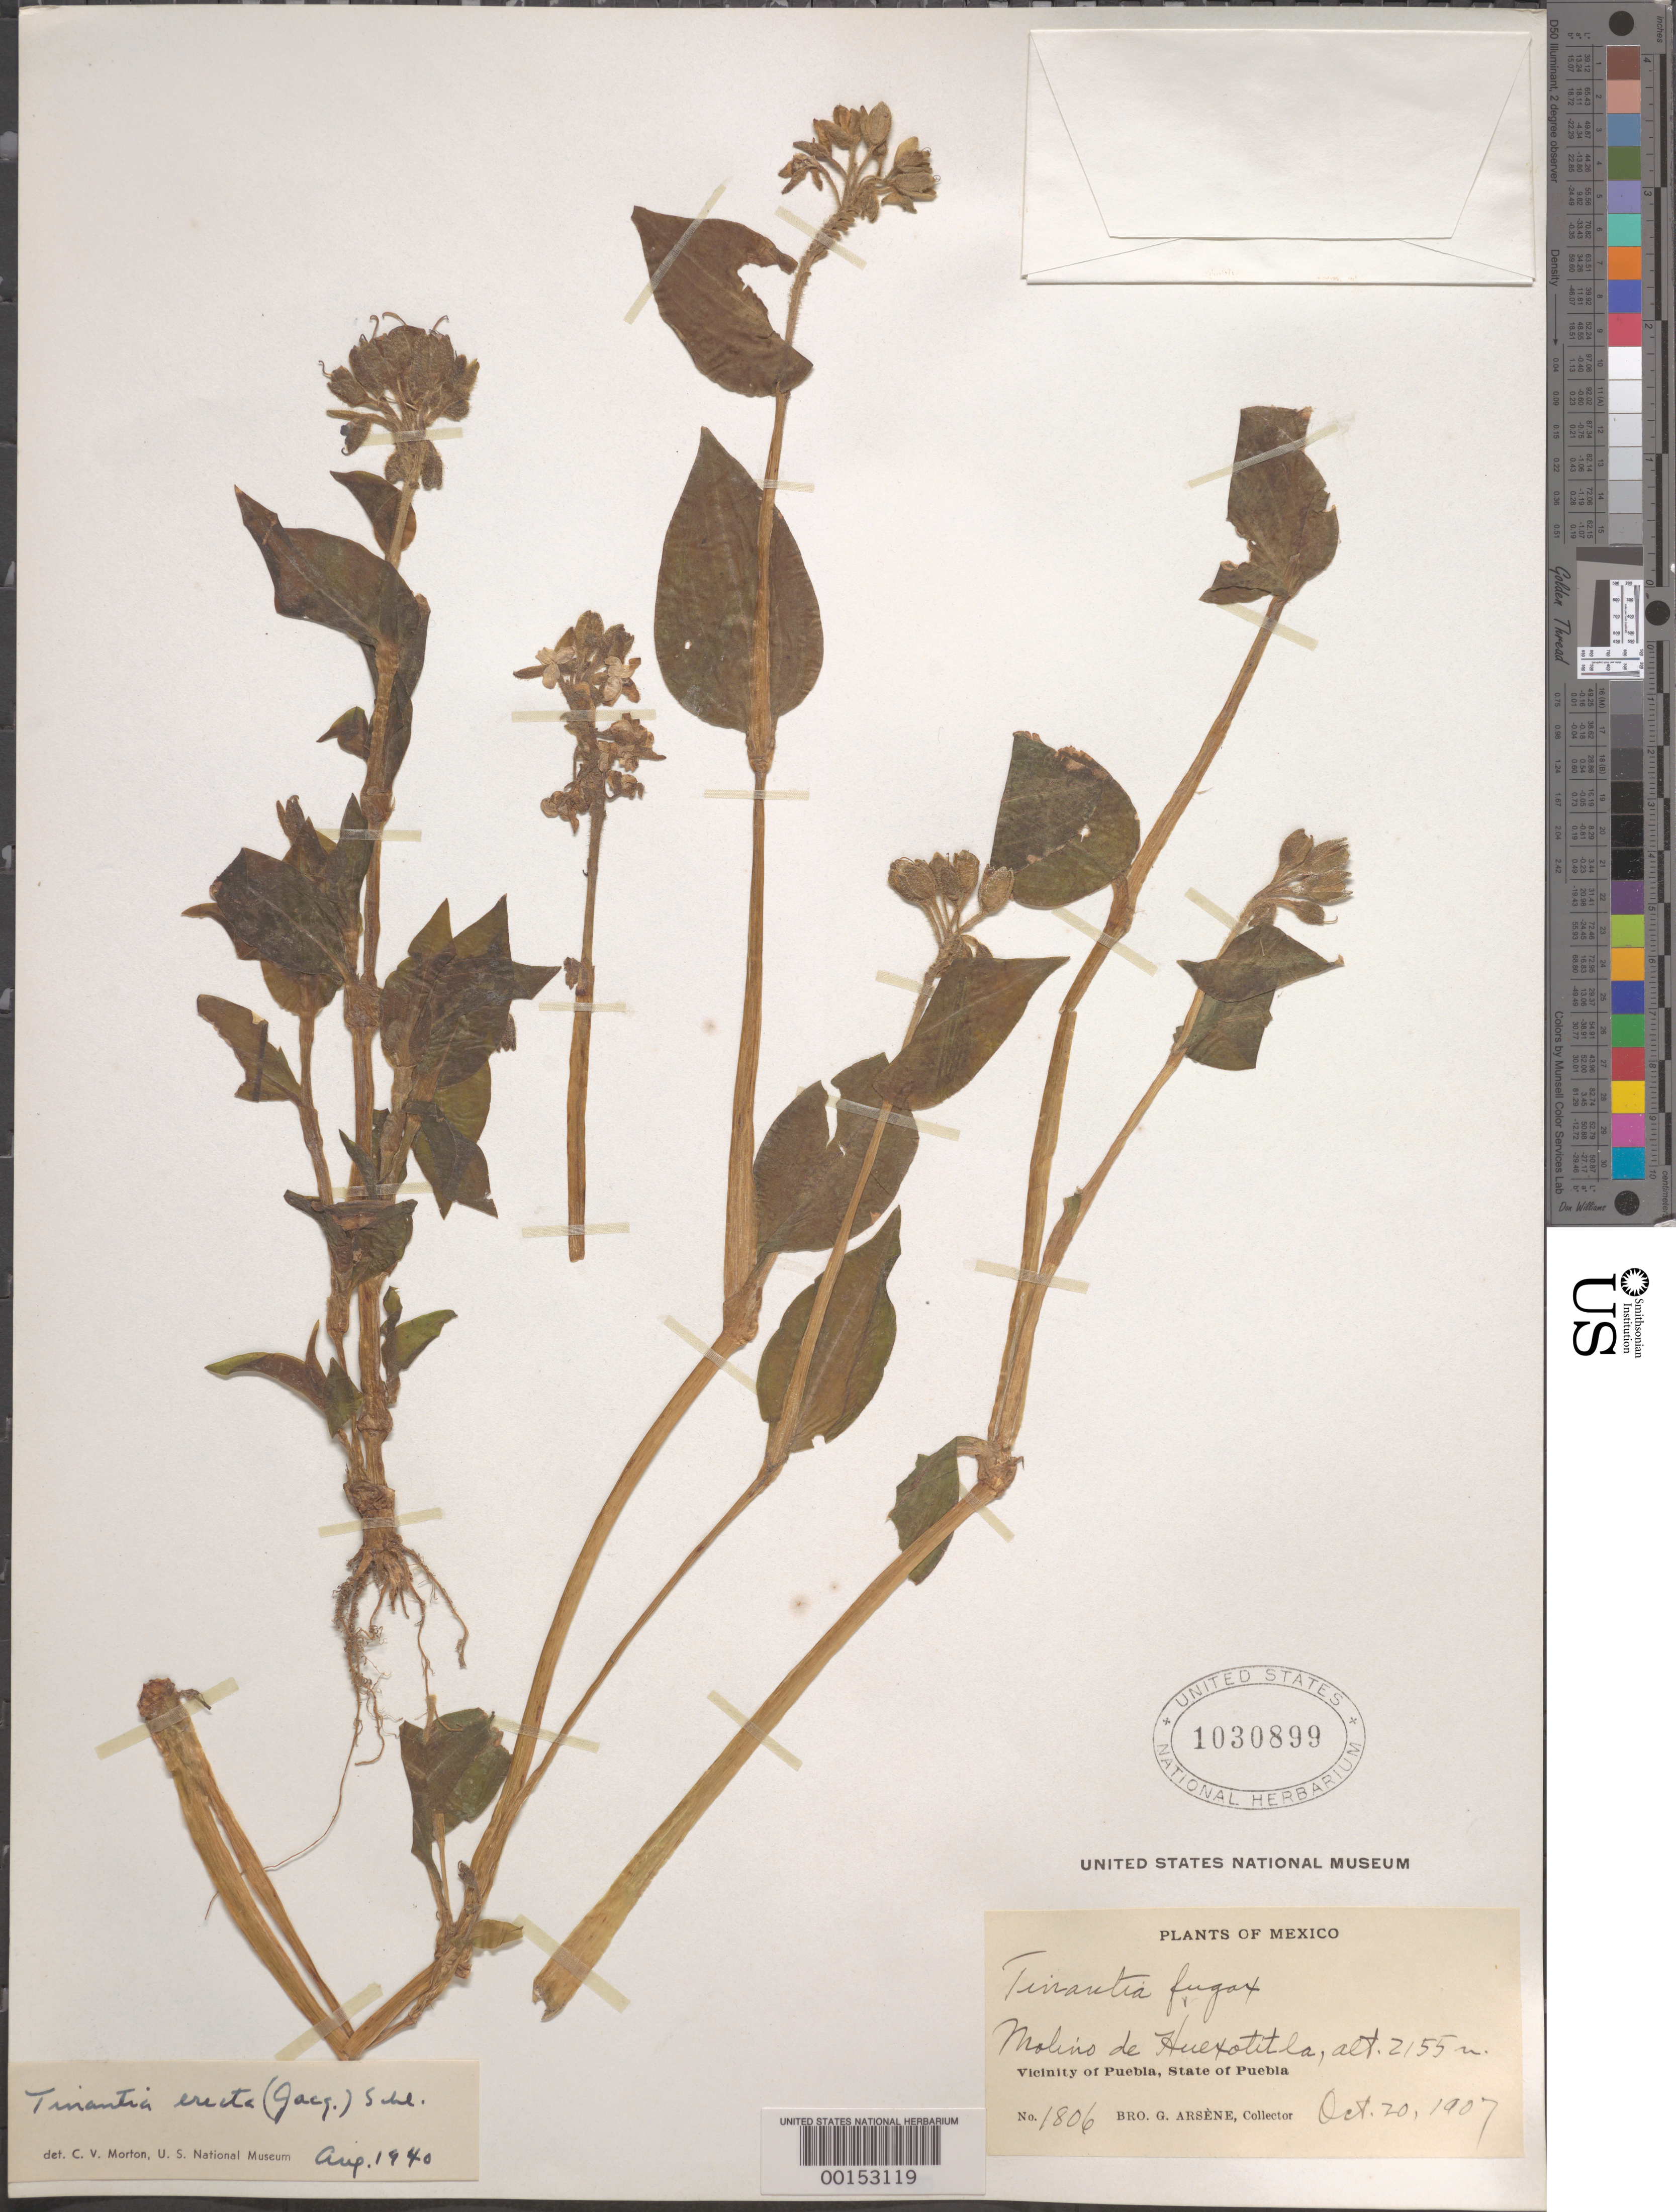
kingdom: Plantae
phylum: Tracheophyta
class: Liliopsida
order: Commelinales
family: Commelinaceae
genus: Tinantia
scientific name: Tinantia erecta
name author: (Jacq.) Fenzl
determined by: Morton, C. V.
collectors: Bro. G. Arsène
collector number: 1806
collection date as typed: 20 Oct 1907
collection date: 1907-10-20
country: Mexico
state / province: Puebla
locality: Molino de huexotitla, Puebla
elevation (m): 2155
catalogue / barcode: US 1030899